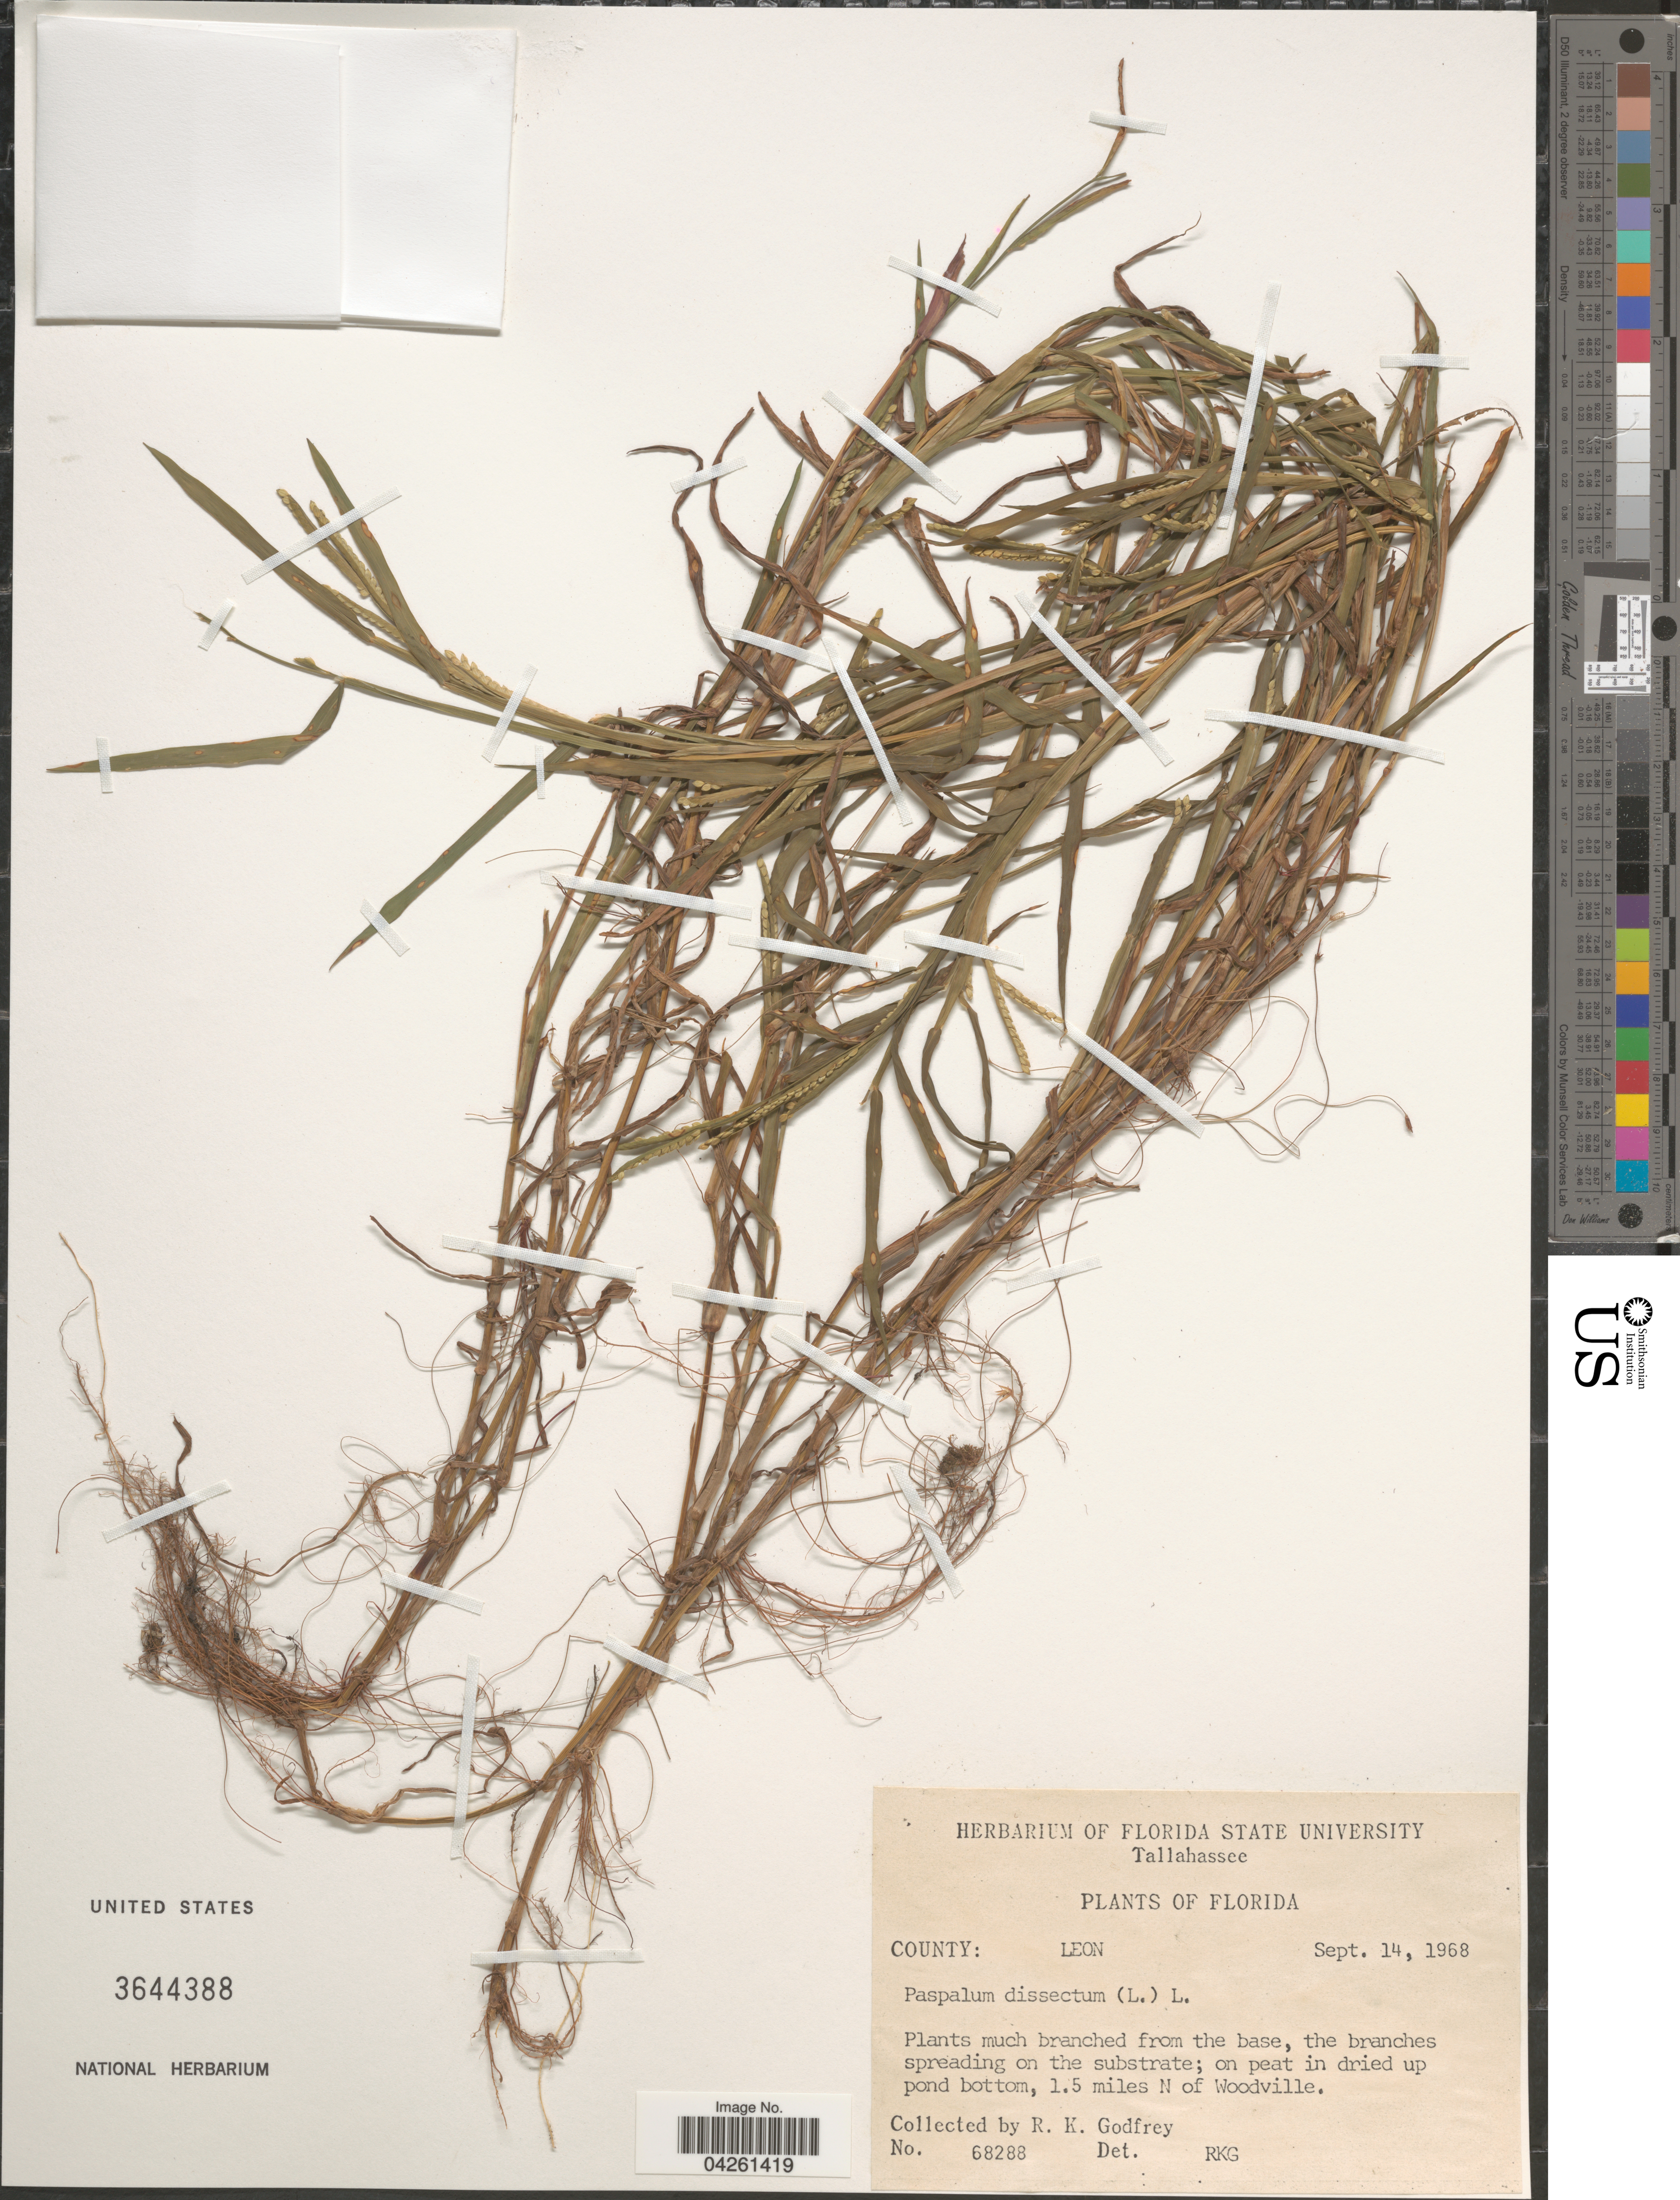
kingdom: Plantae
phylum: Tracheophyta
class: Liliopsida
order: Poales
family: Poaceae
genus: Paspalum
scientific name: Paspalum dissectum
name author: (L.) L.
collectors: R. K. Godfrey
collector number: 68288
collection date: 1968-09-14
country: United States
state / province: Florida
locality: County: Leon. 1.5 miles N of Woodville.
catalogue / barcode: US 3644388